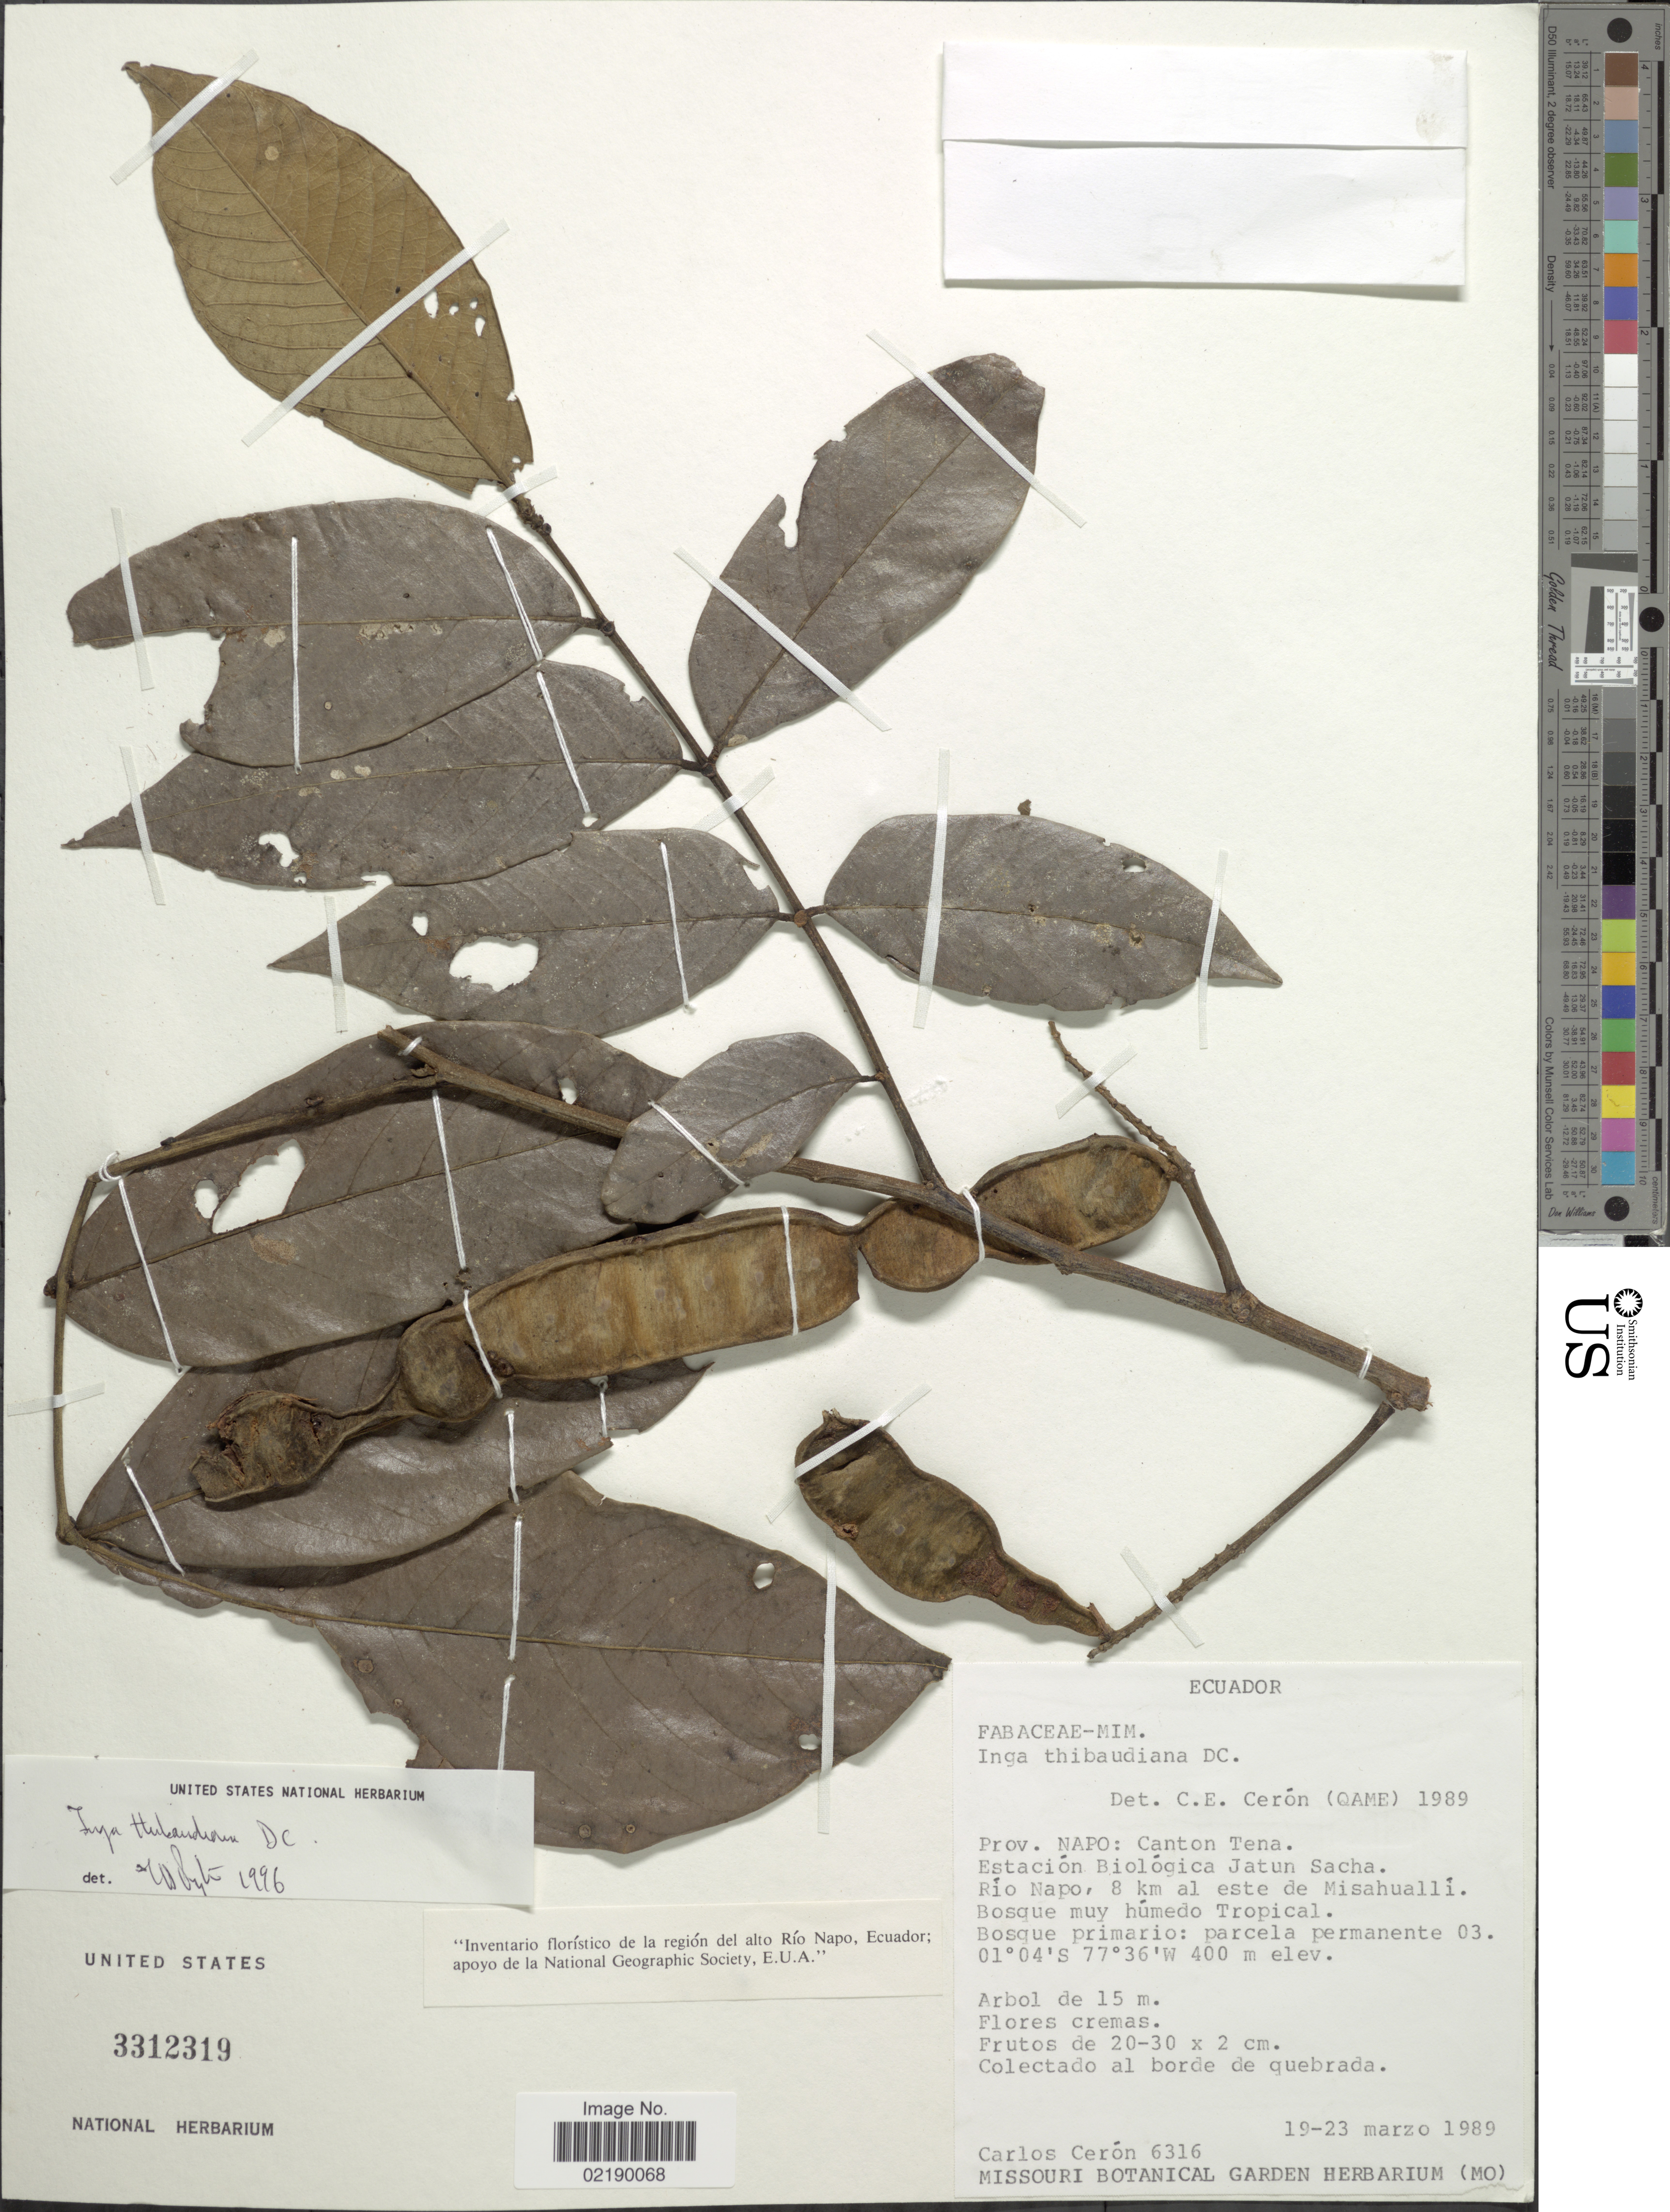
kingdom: Plantae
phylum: Tracheophyta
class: Magnoliopsida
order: Fabales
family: Fabaceae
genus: Inga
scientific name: Inga thibaudiana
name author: DC.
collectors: C. E. Cerón M.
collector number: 6316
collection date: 1989-03-19/1989-03-23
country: Ecuador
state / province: Napo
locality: Canton - Tena. Estacion Biologica Jatun Sacha. Rio Napo, 8 km al este de Misahualli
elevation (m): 400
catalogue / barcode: US 3312319